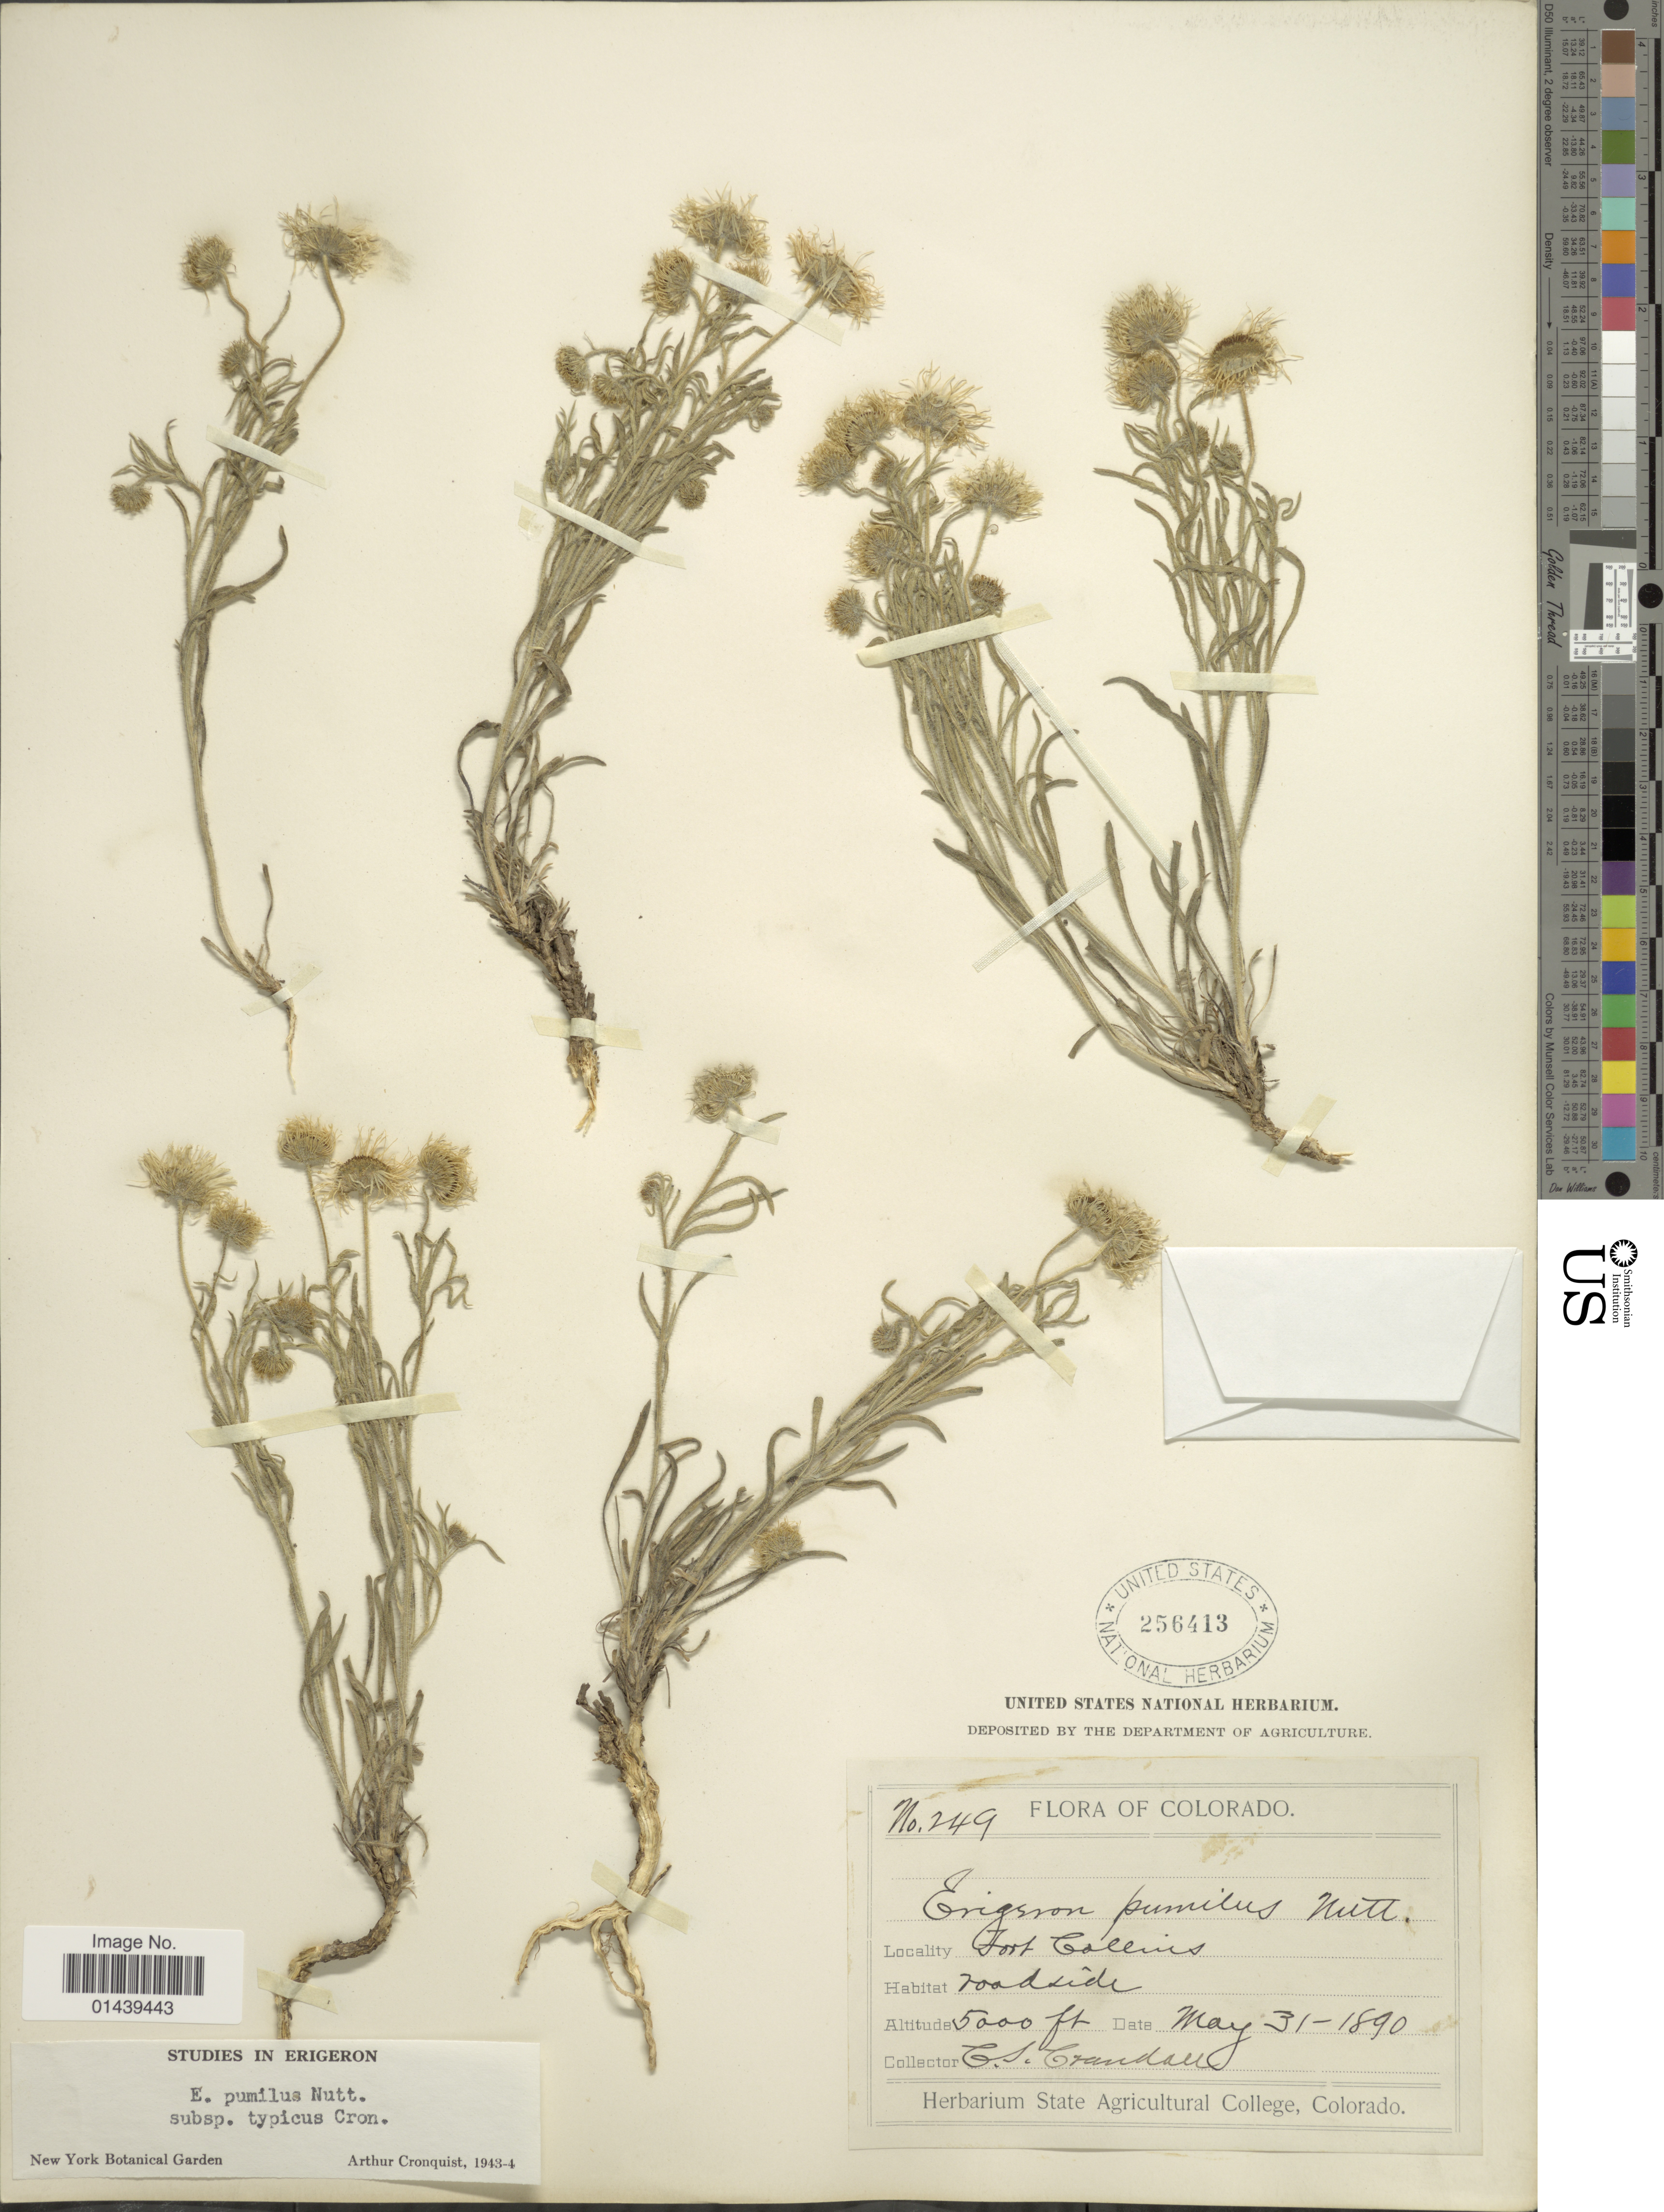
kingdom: Plantae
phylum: Tracheophyta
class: Magnoliopsida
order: Asterales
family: Asteraceae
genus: Erigeron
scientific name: Erigeron pumilus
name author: Nutt.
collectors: C. Crandall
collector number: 249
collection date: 1890-05-31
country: United States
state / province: Colorado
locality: Fort Collins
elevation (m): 1524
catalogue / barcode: US 256413